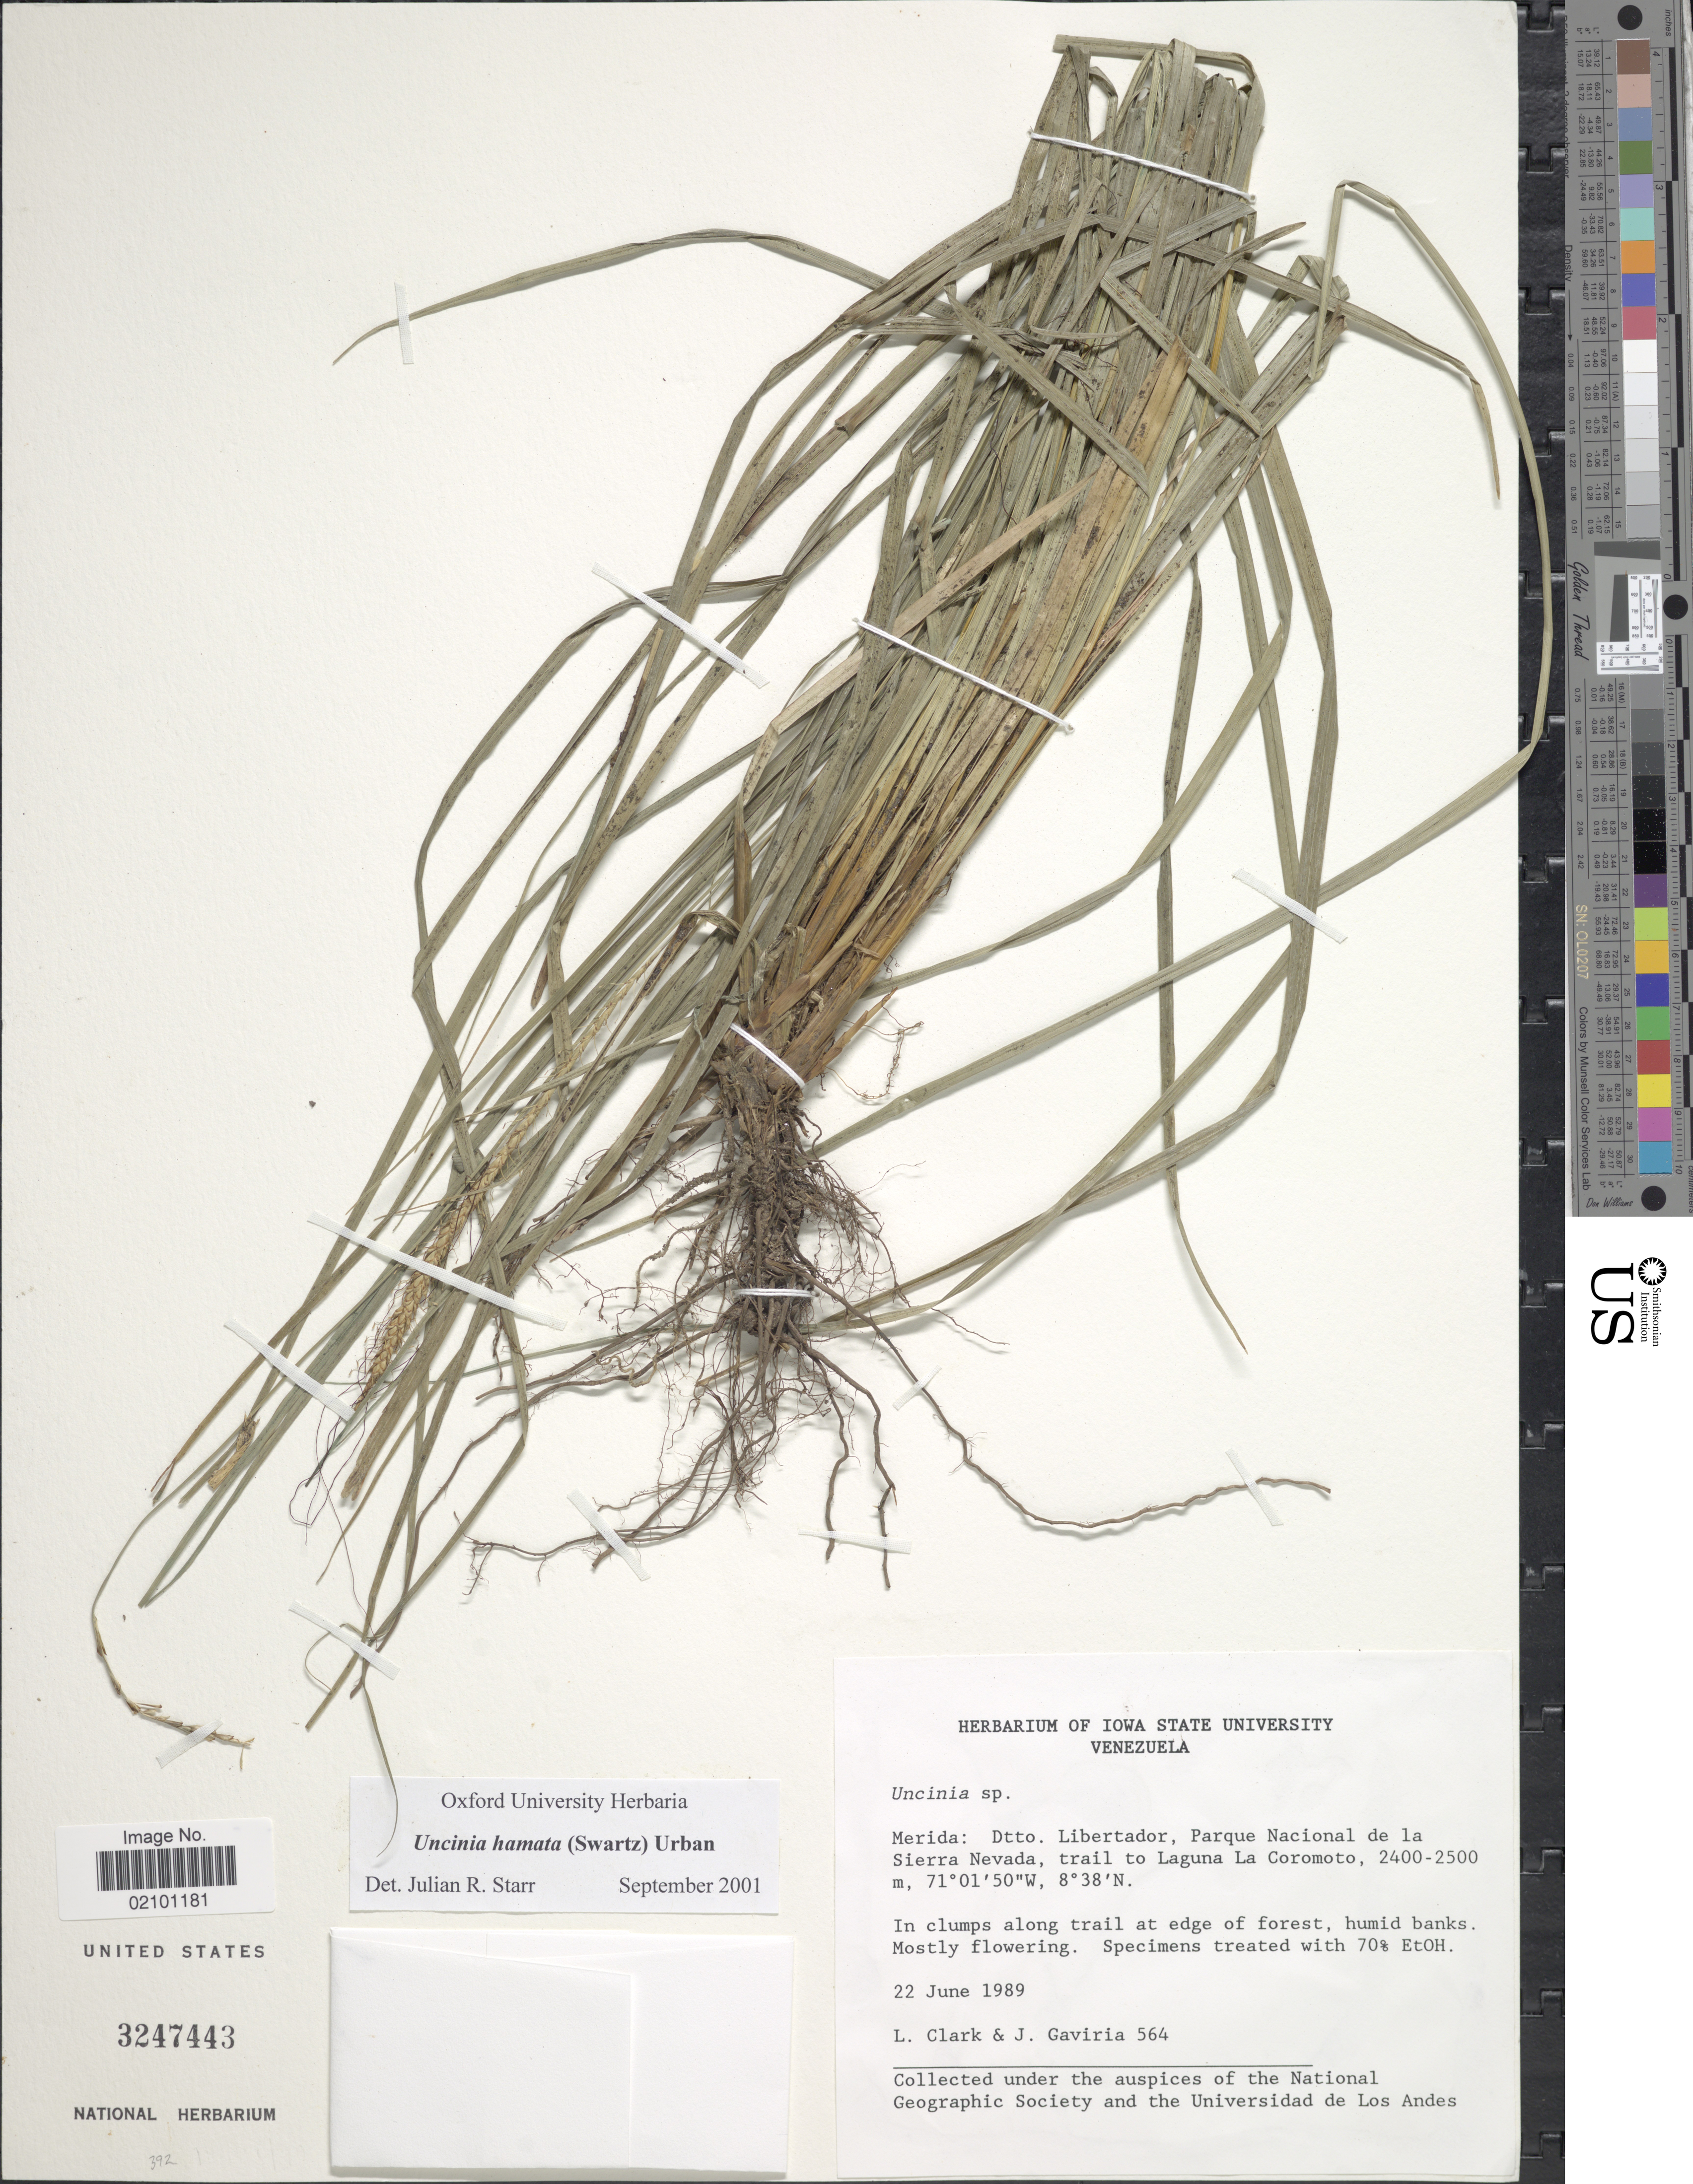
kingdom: Plantae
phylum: Tracheophyta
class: Liliopsida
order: Poales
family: Cyperaceae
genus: Carex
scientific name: Carex hamata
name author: Sw.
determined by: Strong, M. T., (US), Smithsonian Institution - National Museum of Natural History (UNITED STATES)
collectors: L. Clark & J. Gaviria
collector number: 564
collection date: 1989-06-22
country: Venezuela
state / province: Mérida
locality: Dtto. Libertador, Parque Nacional de La Sierra Nevada, trail to Laguna La Coromoto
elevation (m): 2400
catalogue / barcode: US 3247443